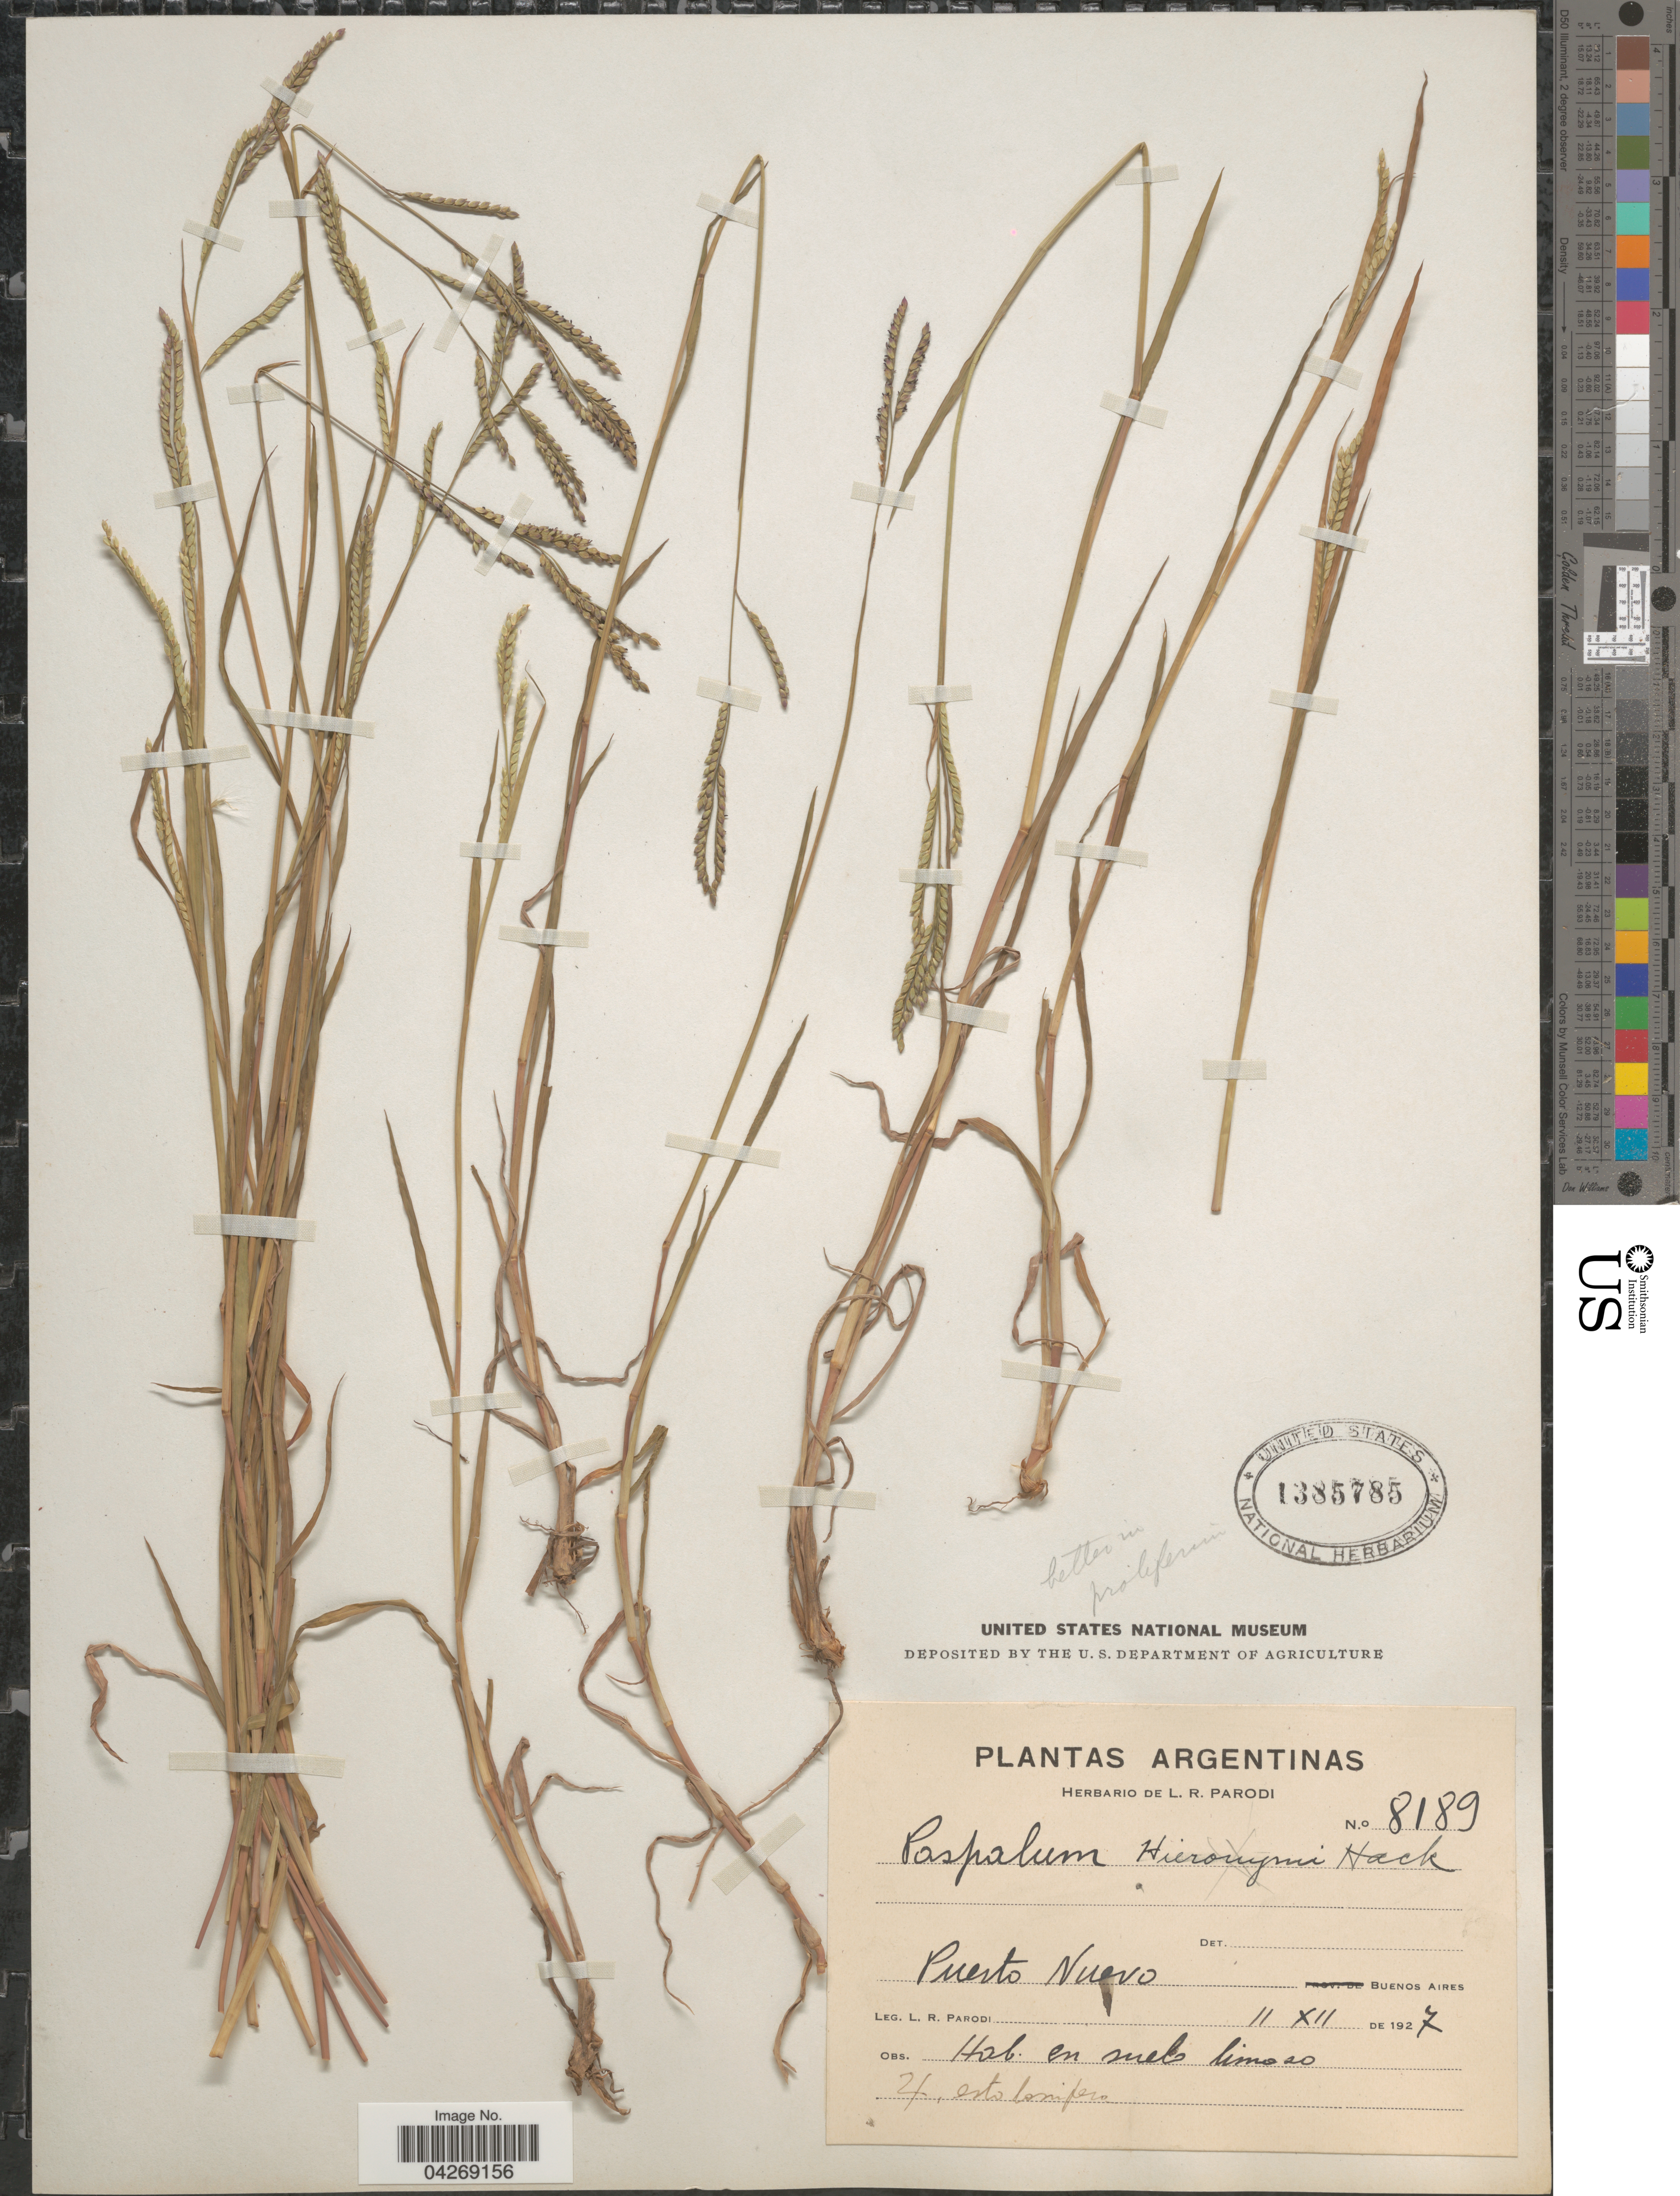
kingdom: Plantae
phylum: Tracheophyta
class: Liliopsida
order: Poales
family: Poaceae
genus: Paspalum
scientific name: Paspalum denticulatum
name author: Trin.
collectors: L. R. Parodi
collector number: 8189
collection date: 1927-12-11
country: Argentina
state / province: Buenos Aires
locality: Puerto Nuevo.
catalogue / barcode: US 1385785